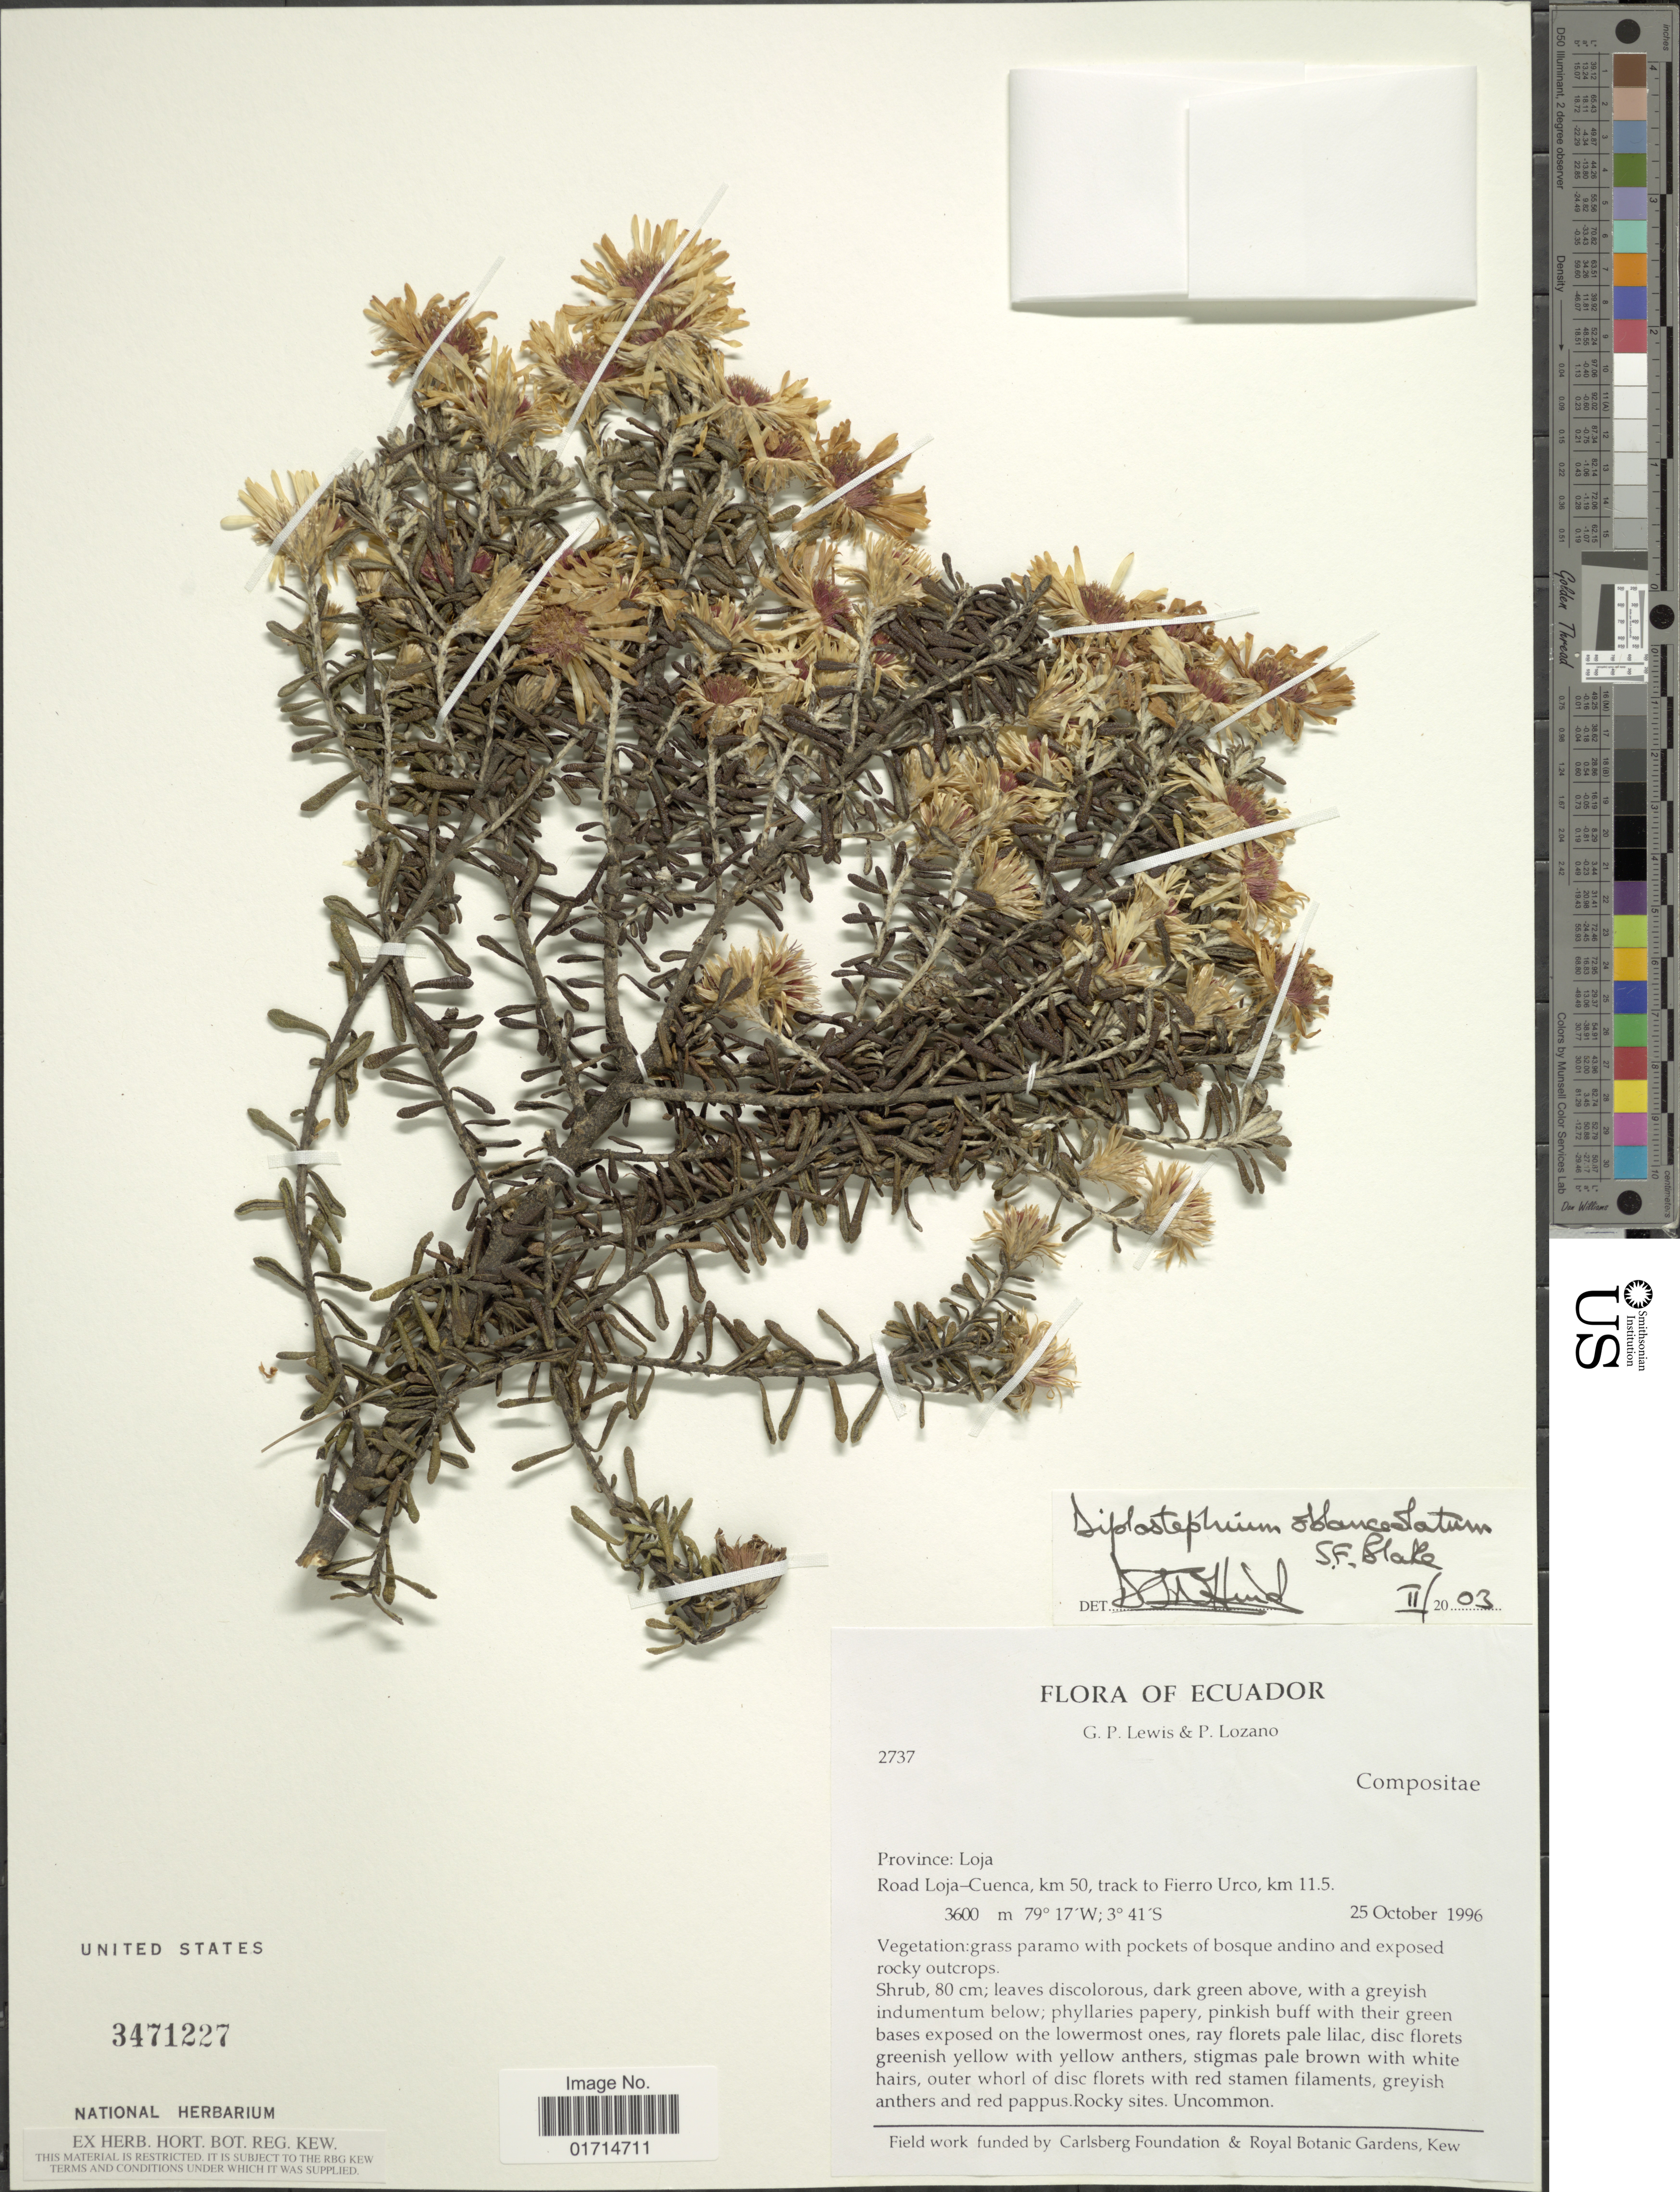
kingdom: Plantae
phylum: Tracheophyta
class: Magnoliopsida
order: Asterales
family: Asteraceae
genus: Diplostephium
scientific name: Diplostephium oblanceolatum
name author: S.F. Blake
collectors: G. P. Lewis & P. Lozano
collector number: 2737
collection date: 1996-10-25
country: Ecuador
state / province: Loja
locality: Road Loja-Cuenca, km 50, track to Fierro Urco, km 11.5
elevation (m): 3600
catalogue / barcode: US 3471227